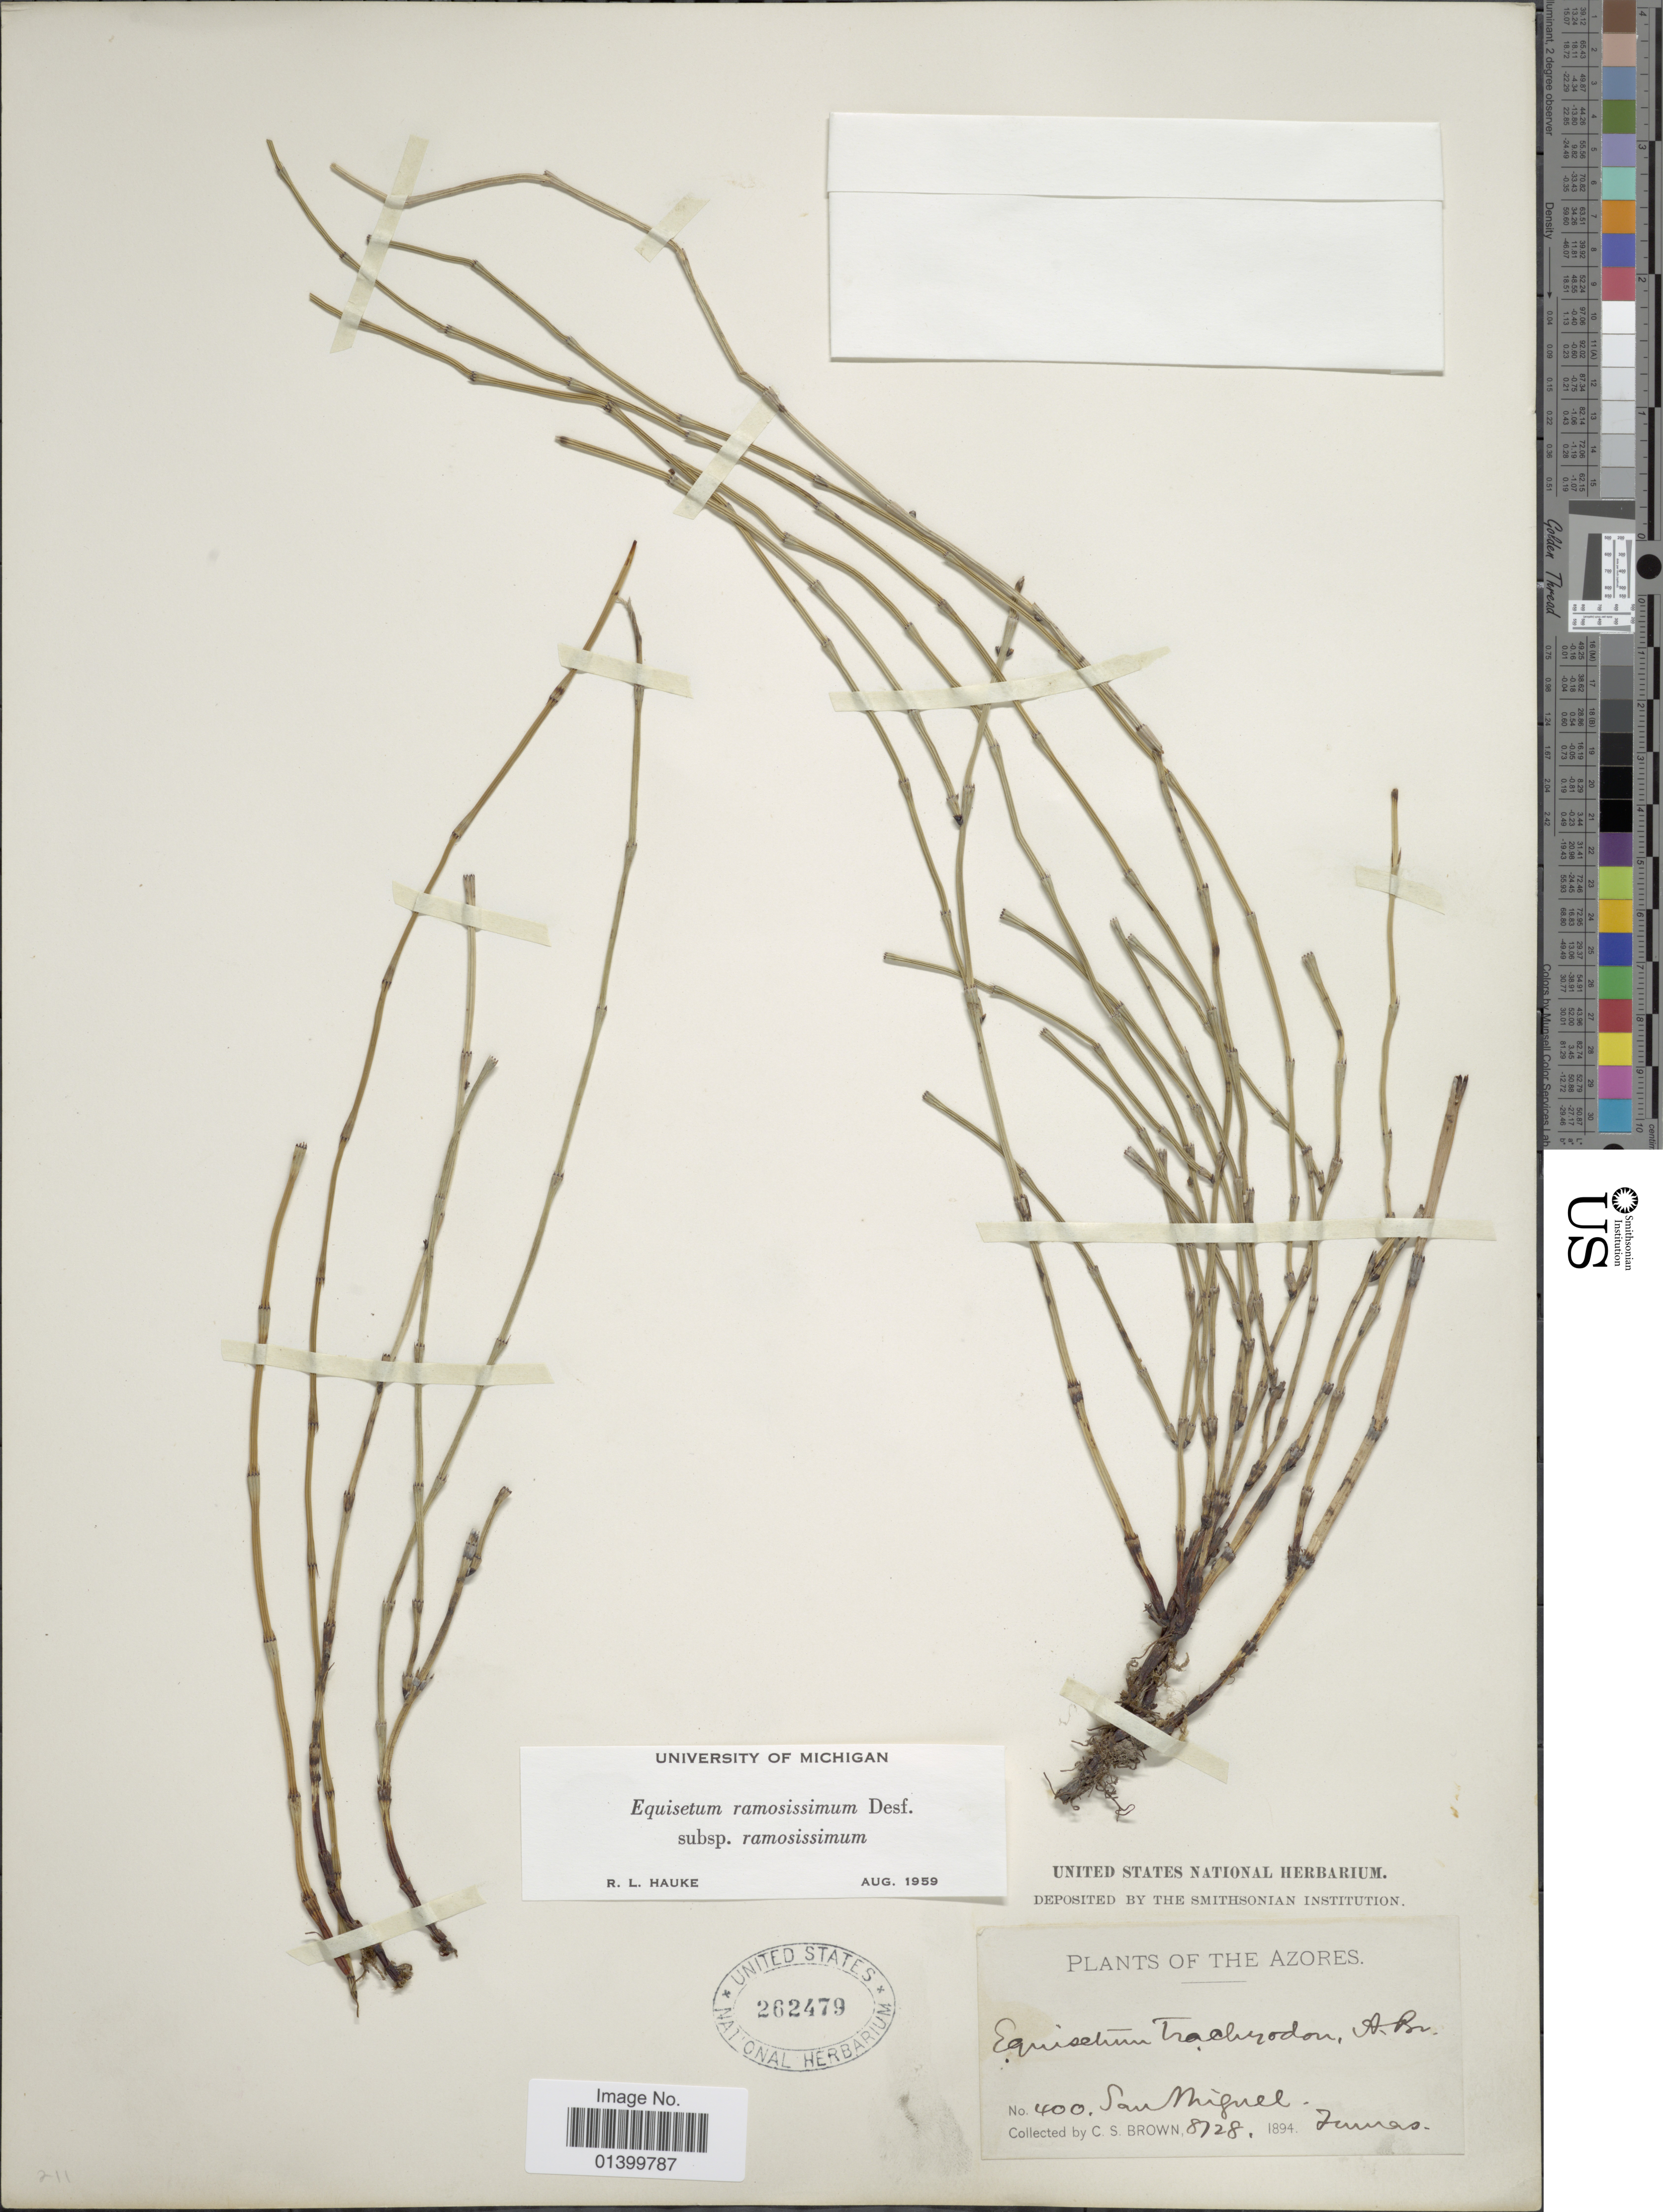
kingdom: Plantae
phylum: Tracheophyta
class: Polypodiopsida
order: Equisetales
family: Equisetaceae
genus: Equisetum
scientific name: Equisetum ramosissimum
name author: Desf.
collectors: C. S. Brown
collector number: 400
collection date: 1894-08-28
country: Portugal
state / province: Azores (Aut. Reg.)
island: São Miguel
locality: Plants of the Azores. San Miguel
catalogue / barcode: US 262479